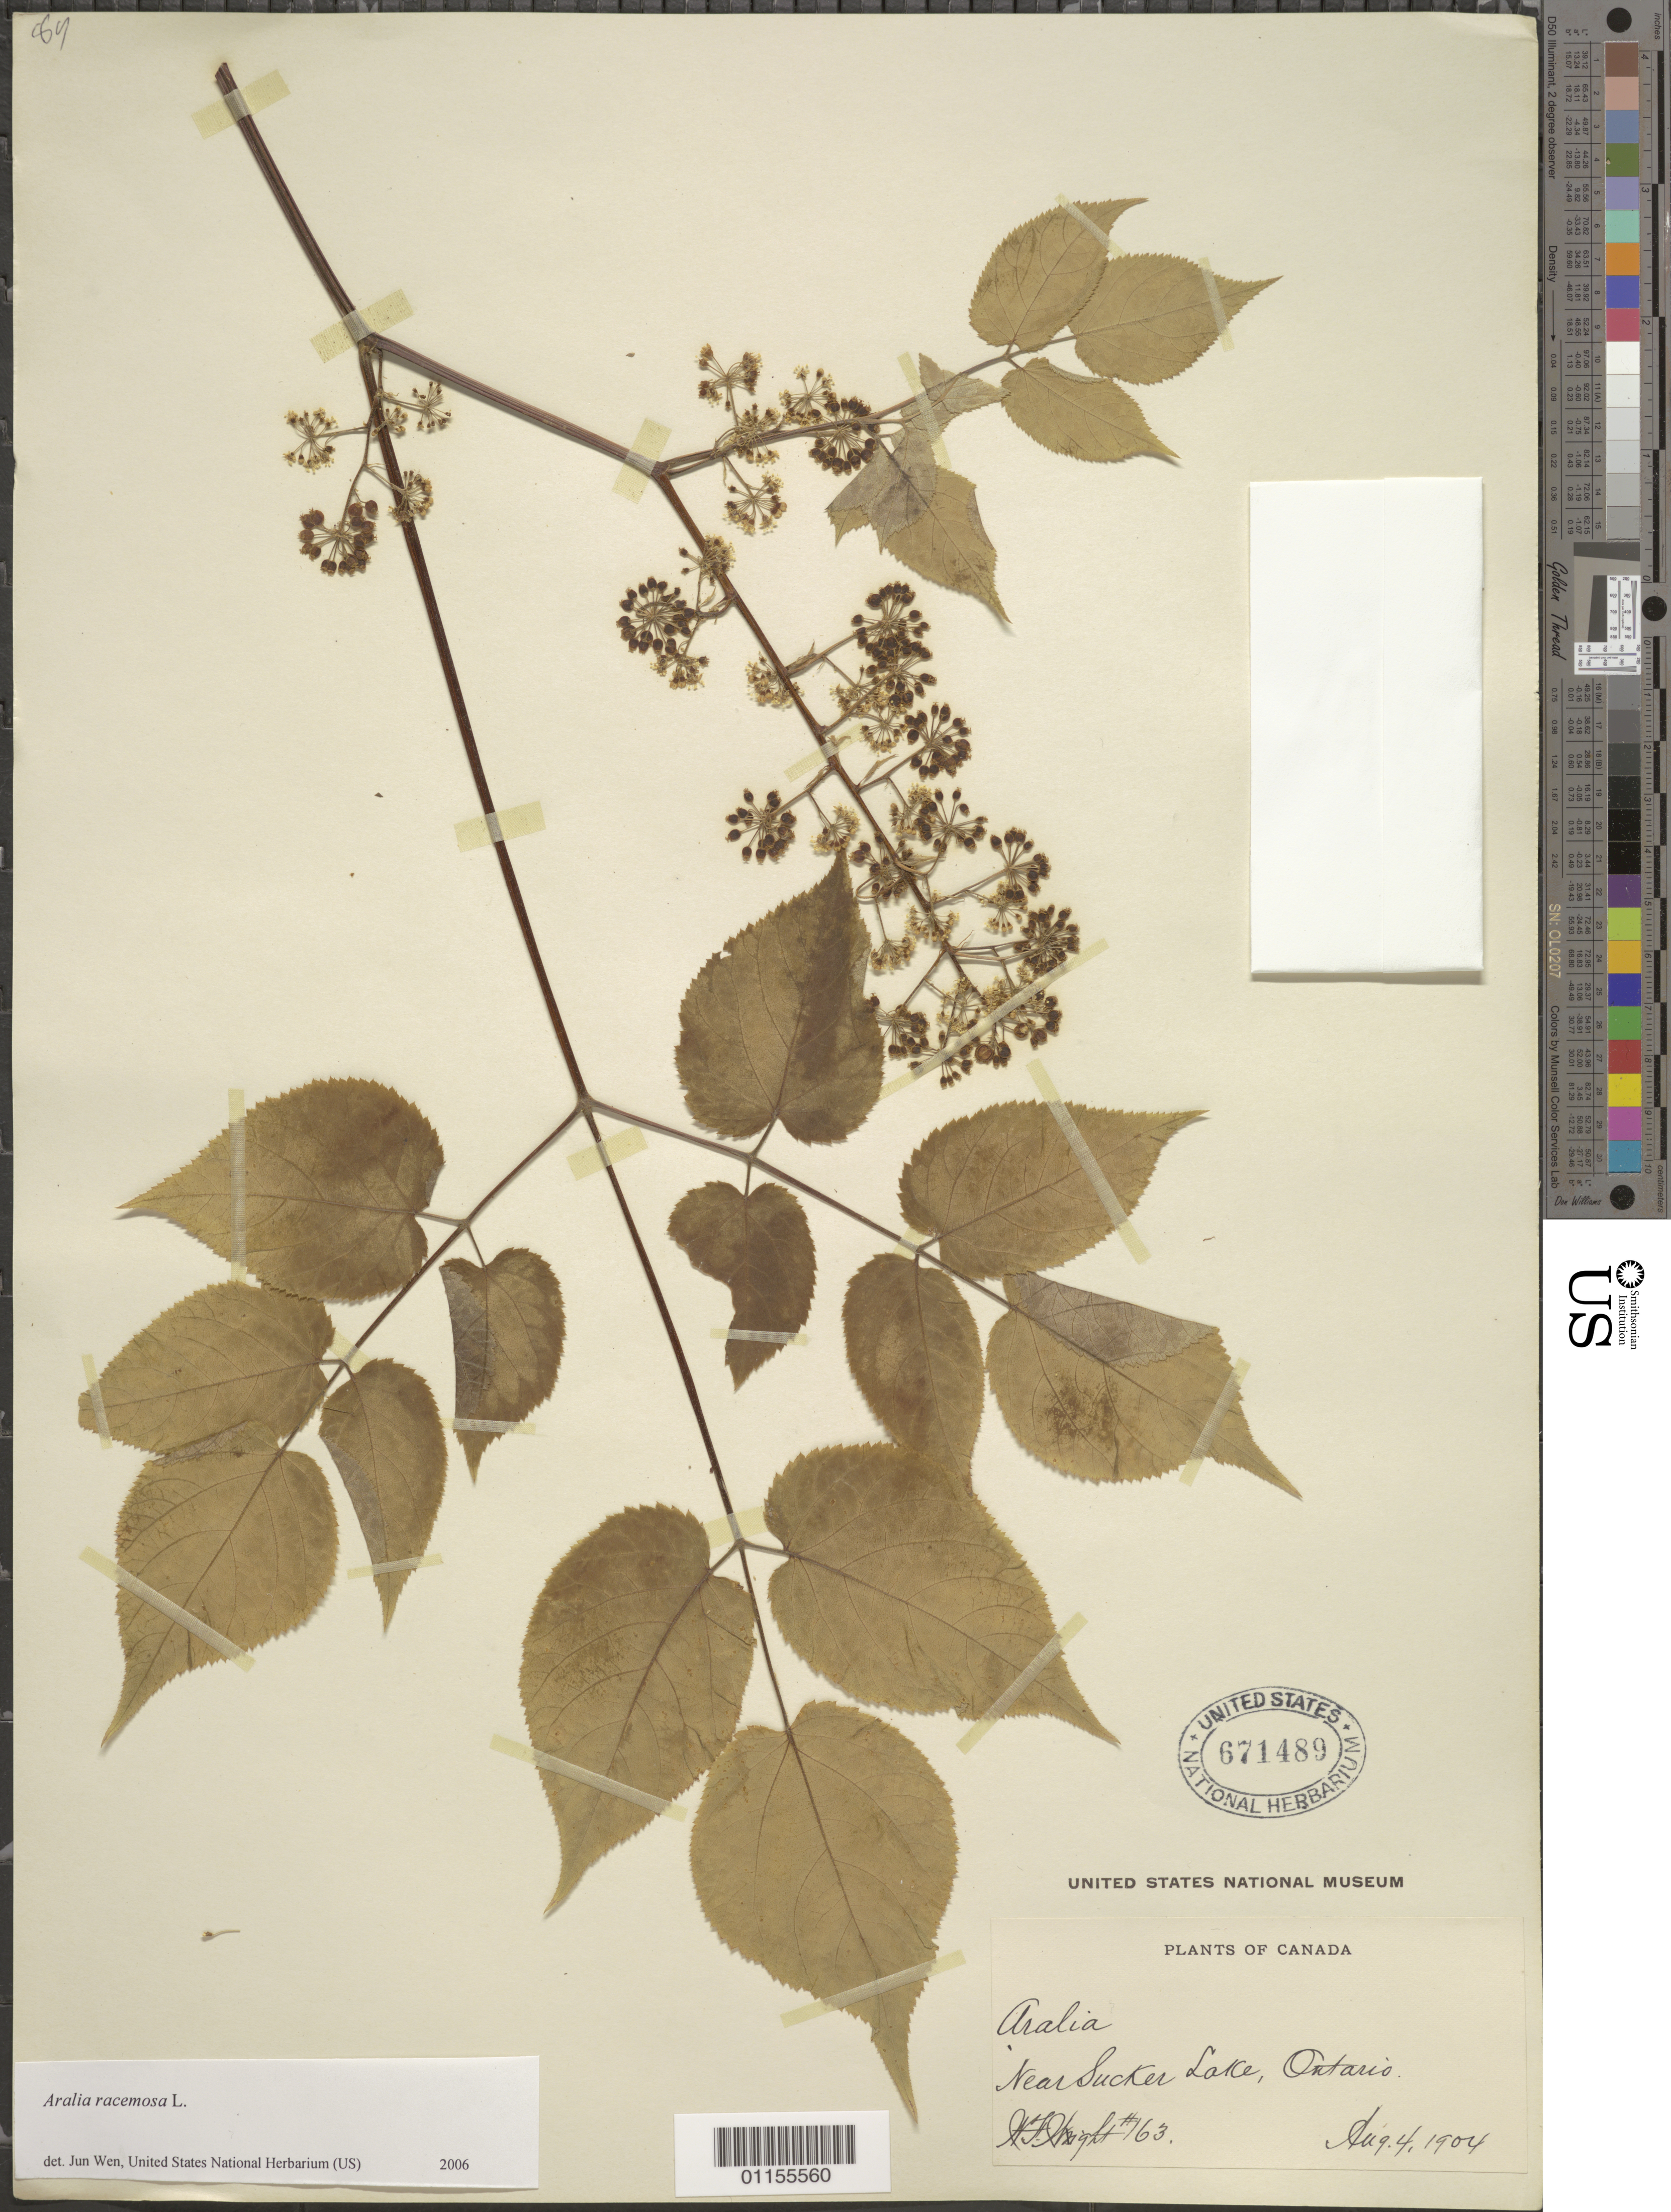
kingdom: Plantae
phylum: Tracheophyta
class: Magnoliopsida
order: Apiales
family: Araliaceae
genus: Aralia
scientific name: Aralia racemosa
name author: L.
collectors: W. F. Wright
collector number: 163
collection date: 1904-08-04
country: Canada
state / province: Ontario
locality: Near Sucker Lake.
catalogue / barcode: US 671489